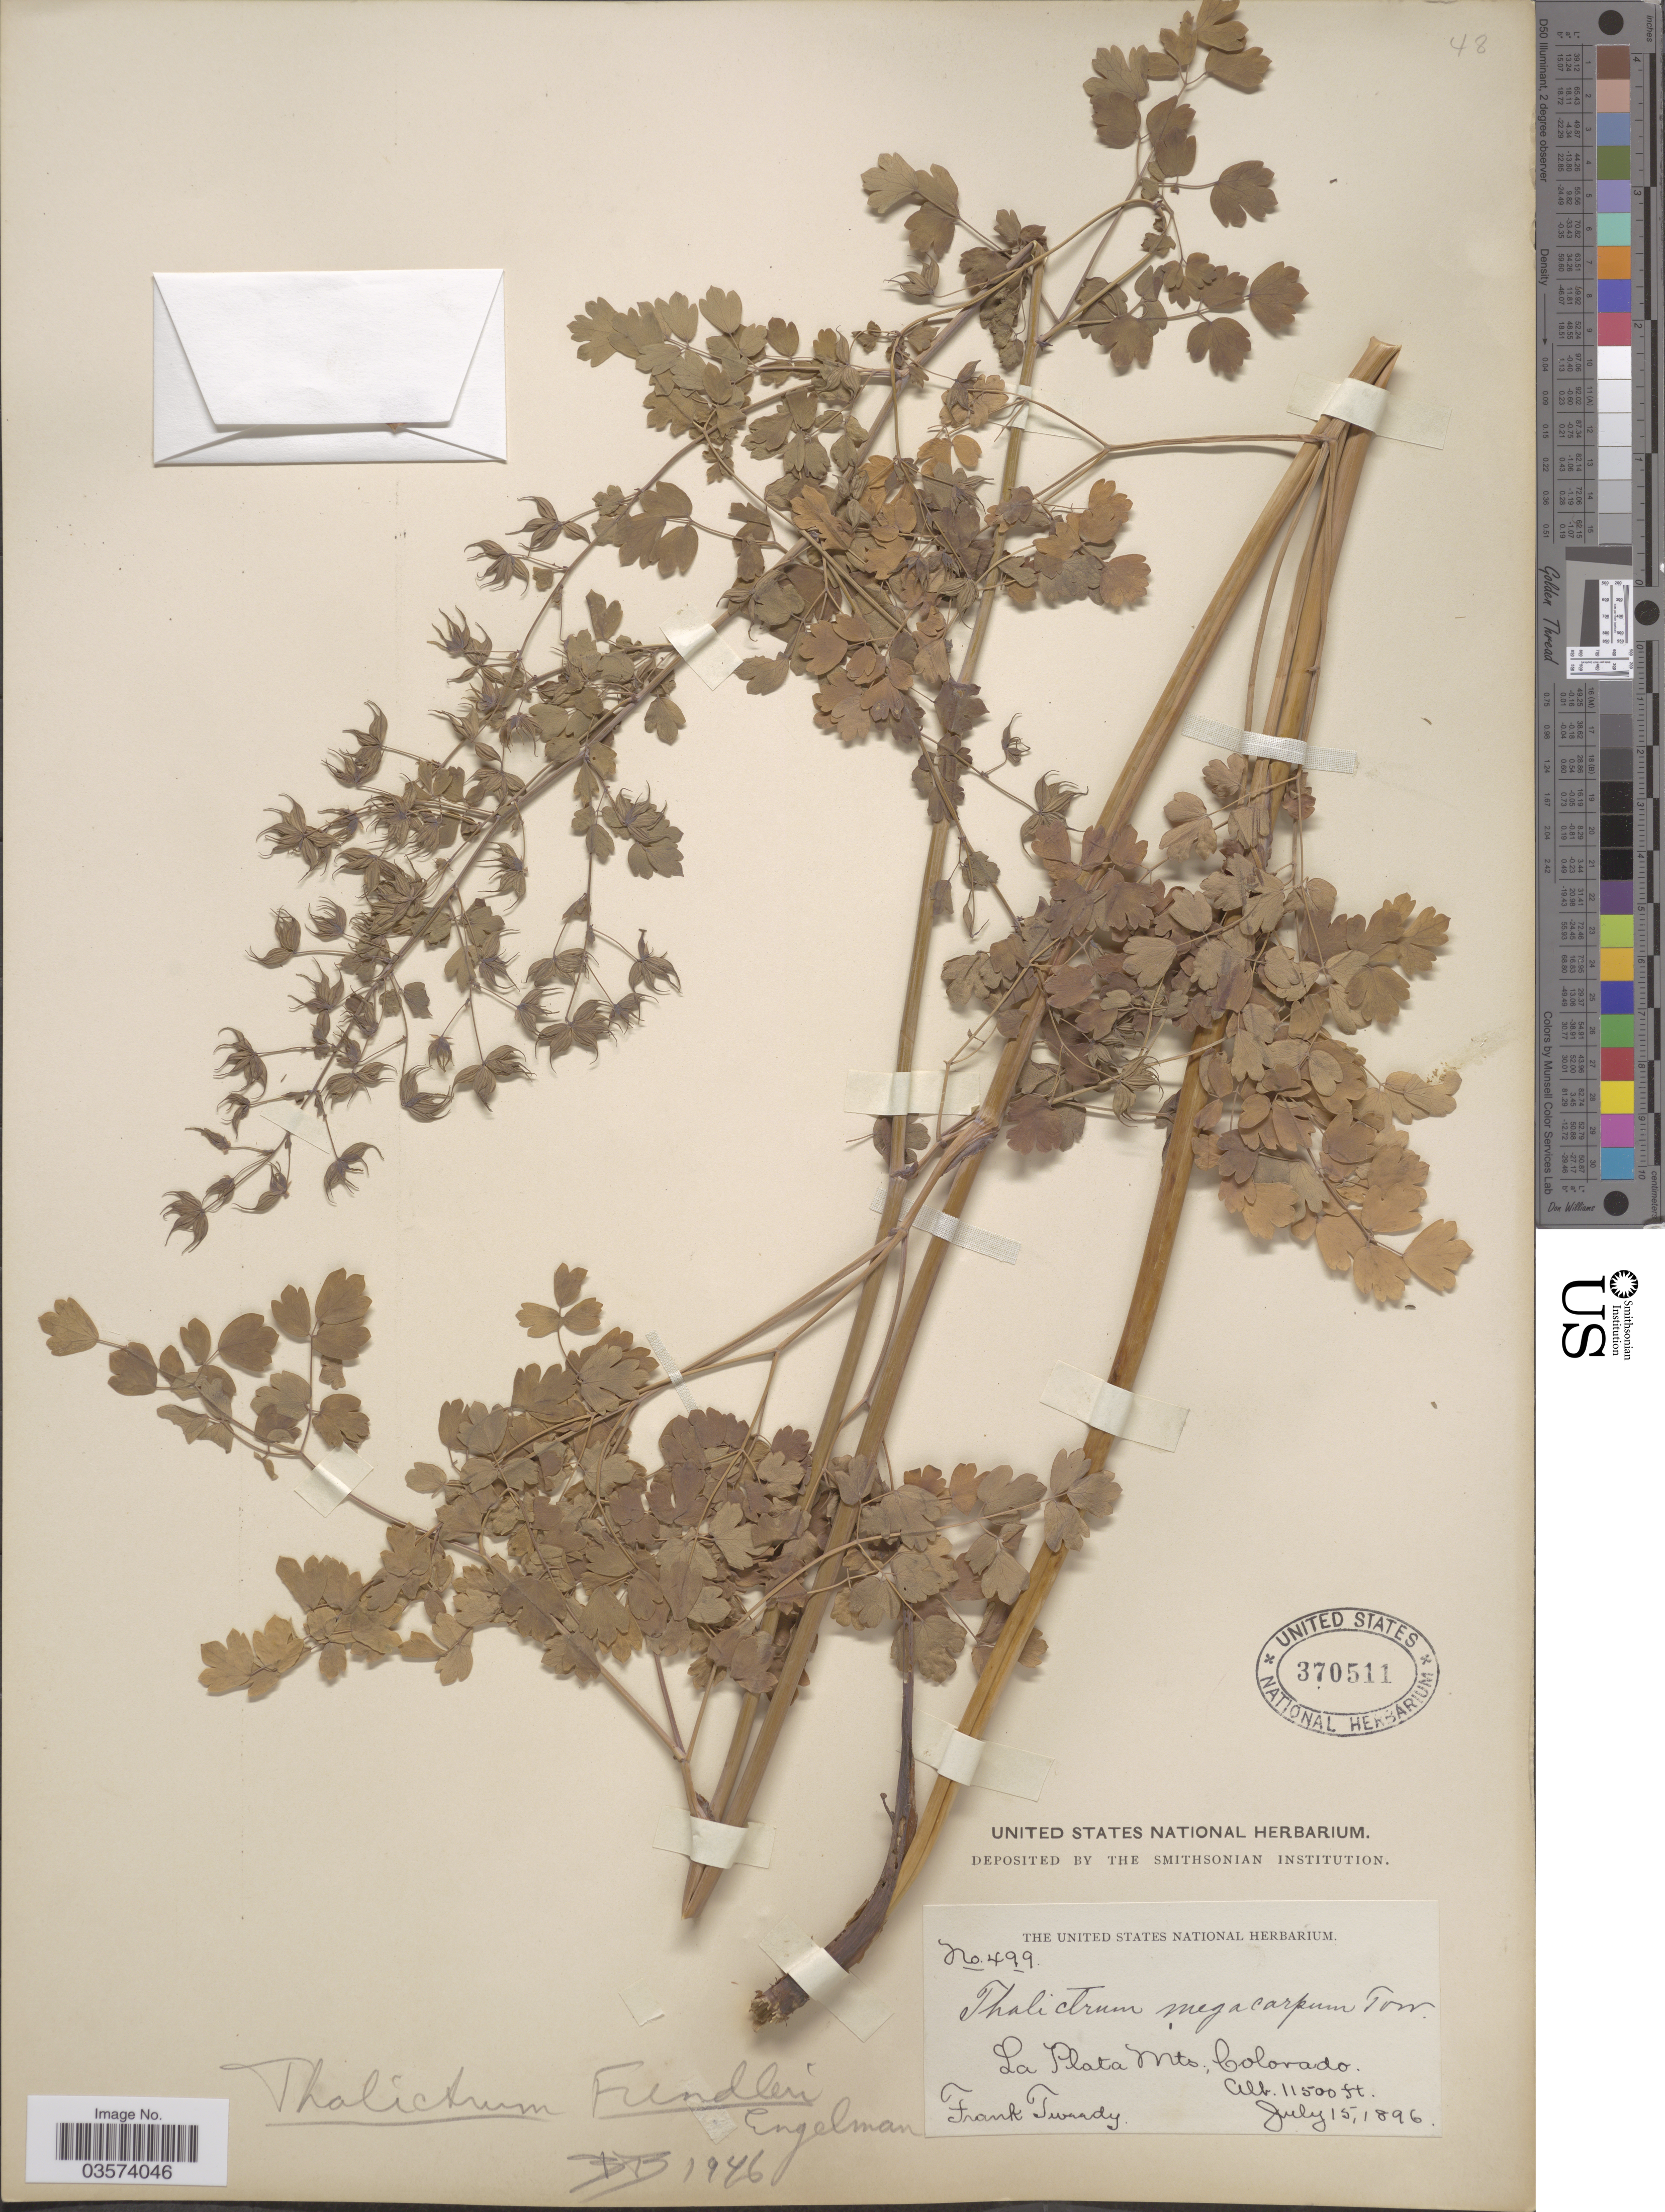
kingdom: Plantae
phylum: Tracheophyta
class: Magnoliopsida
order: Ranunculales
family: Ranunculaceae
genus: Thalictrum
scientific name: Thalictrum fendleri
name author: Engelm. ex A. Gray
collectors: F. Tweedy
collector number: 499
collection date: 1896-07-15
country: United States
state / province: Colorado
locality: La Plata Mts.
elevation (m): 3505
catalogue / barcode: US 370511